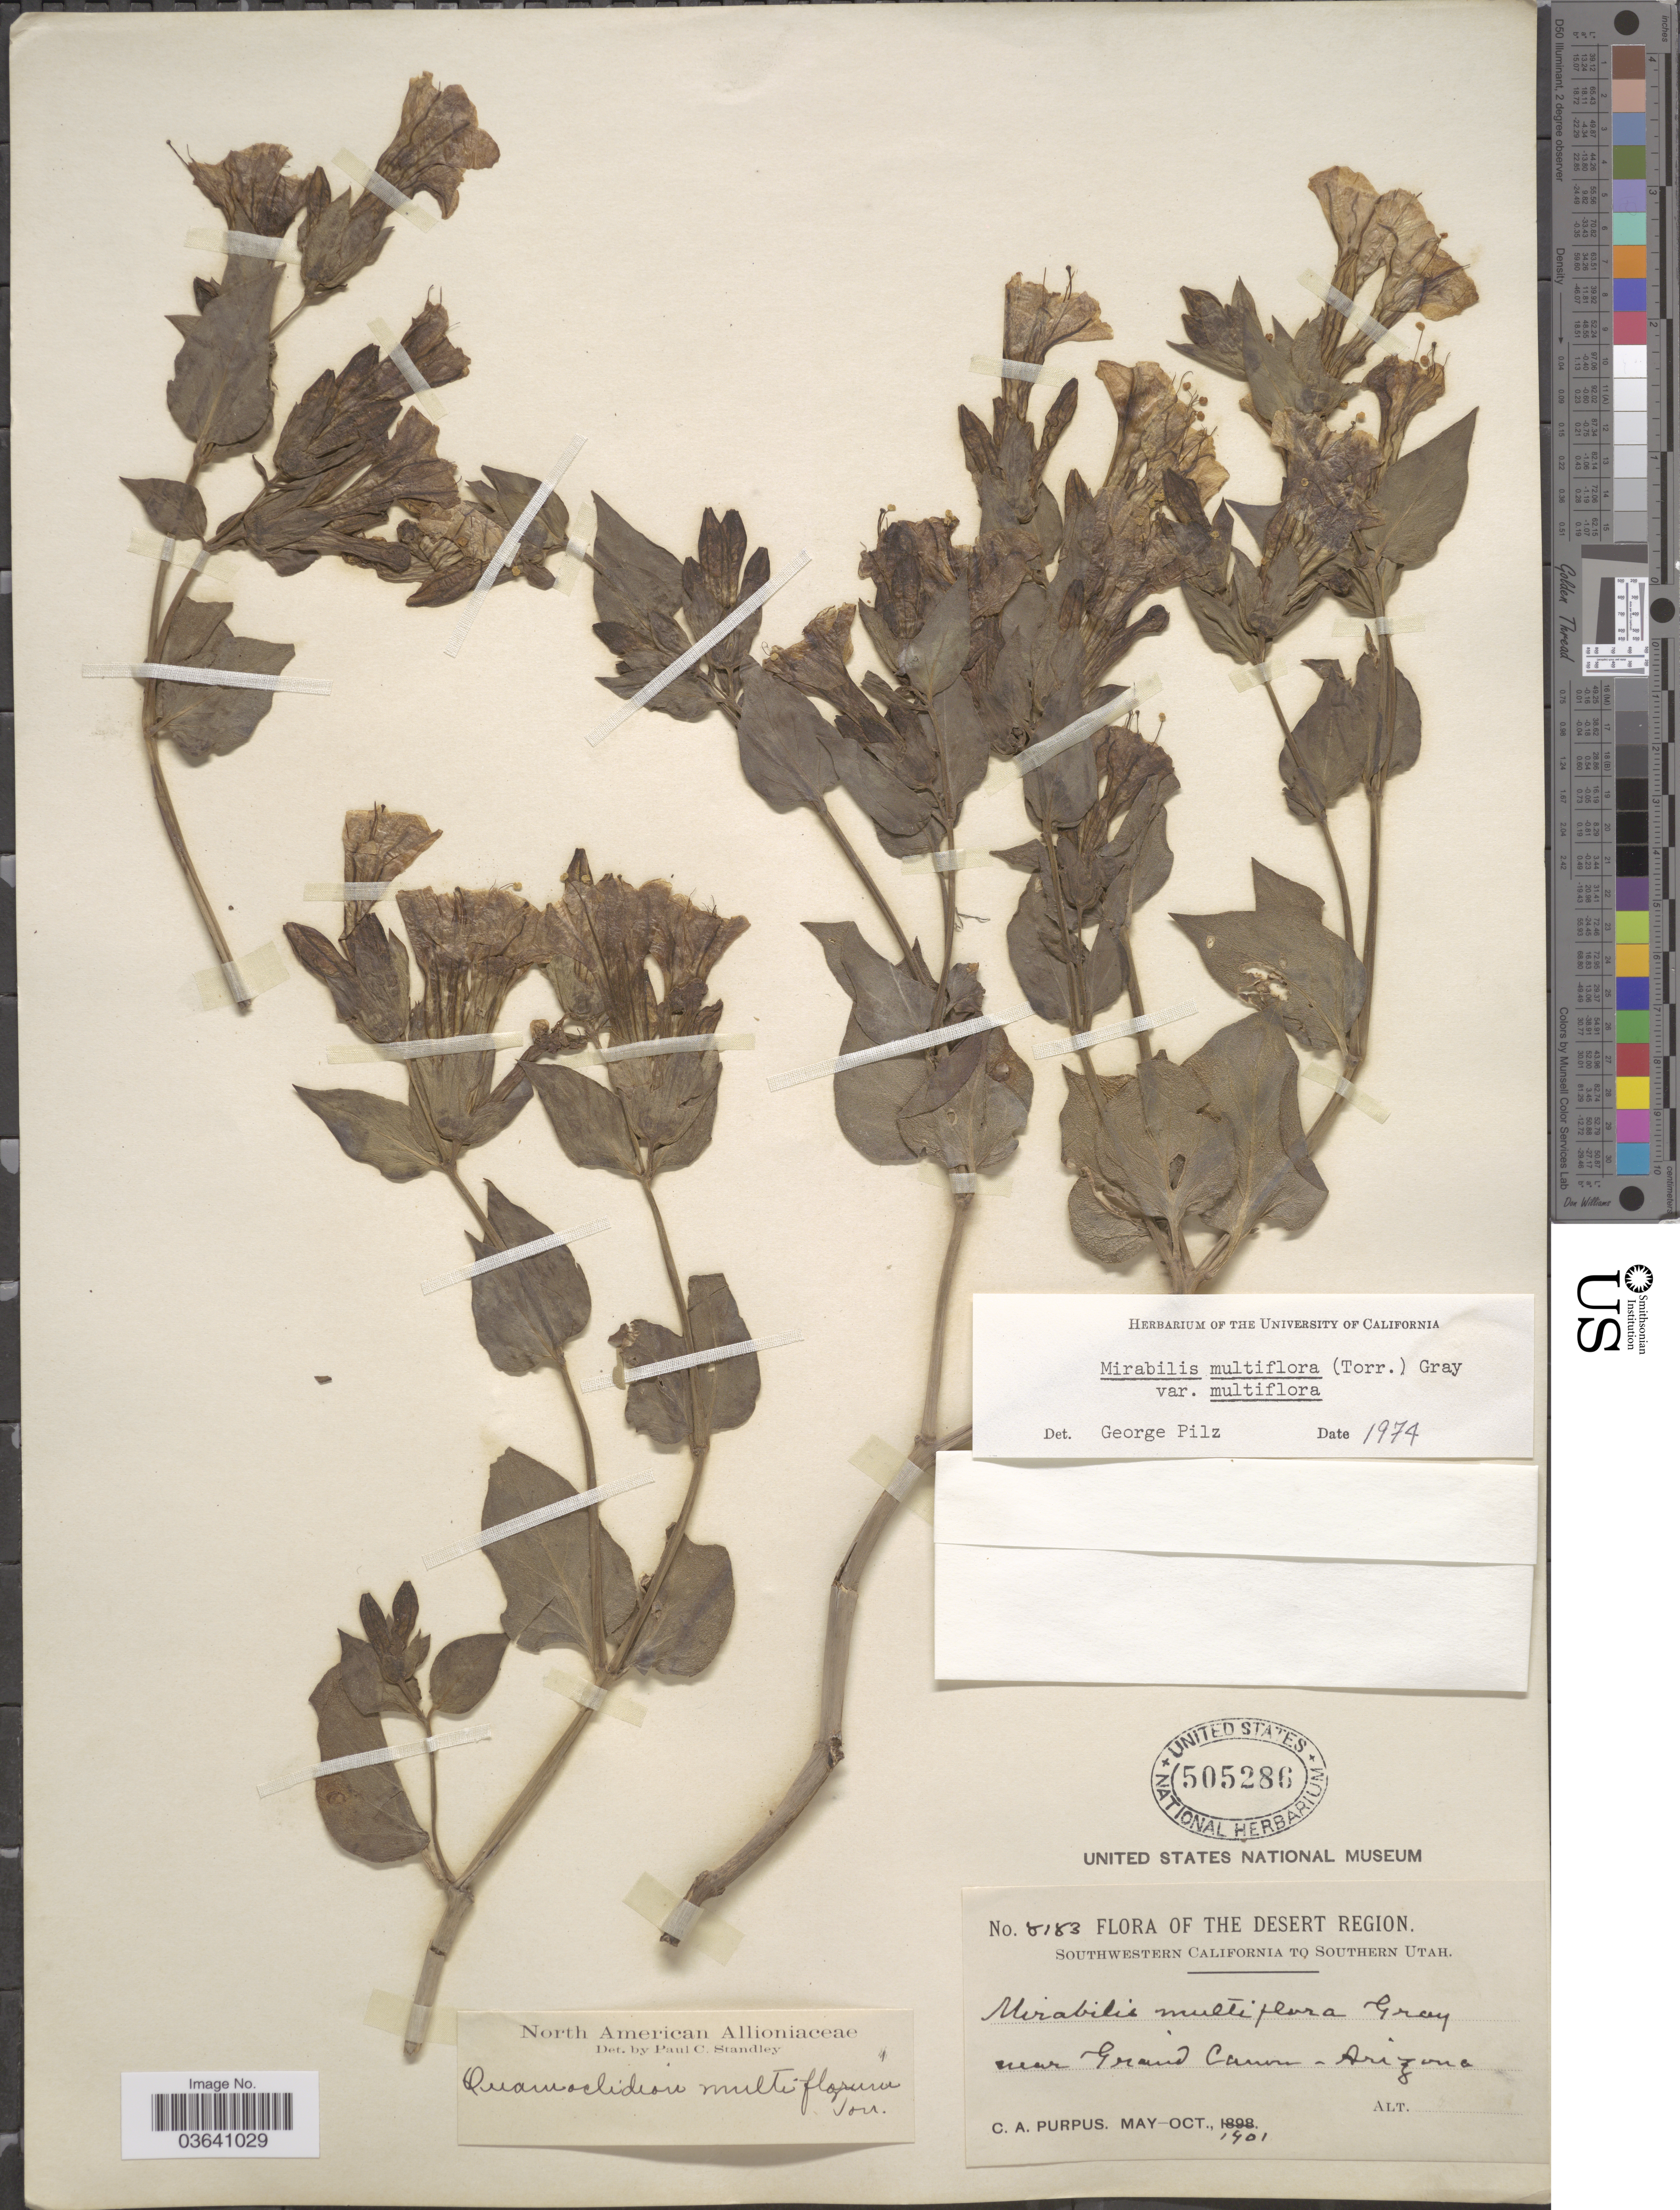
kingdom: Plantae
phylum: Tracheophyta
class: Magnoliopsida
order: Caryophyllales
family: Nyctaginaceae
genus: Mirabilis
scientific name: Mirabilis multiflora var. multiflora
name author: (Torr.) A. Gray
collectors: C. A. Purpus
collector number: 8183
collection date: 1901-05/1901-10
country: United States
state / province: Arizona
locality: Desert Region. Near Grand Canon.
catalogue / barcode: US 505286